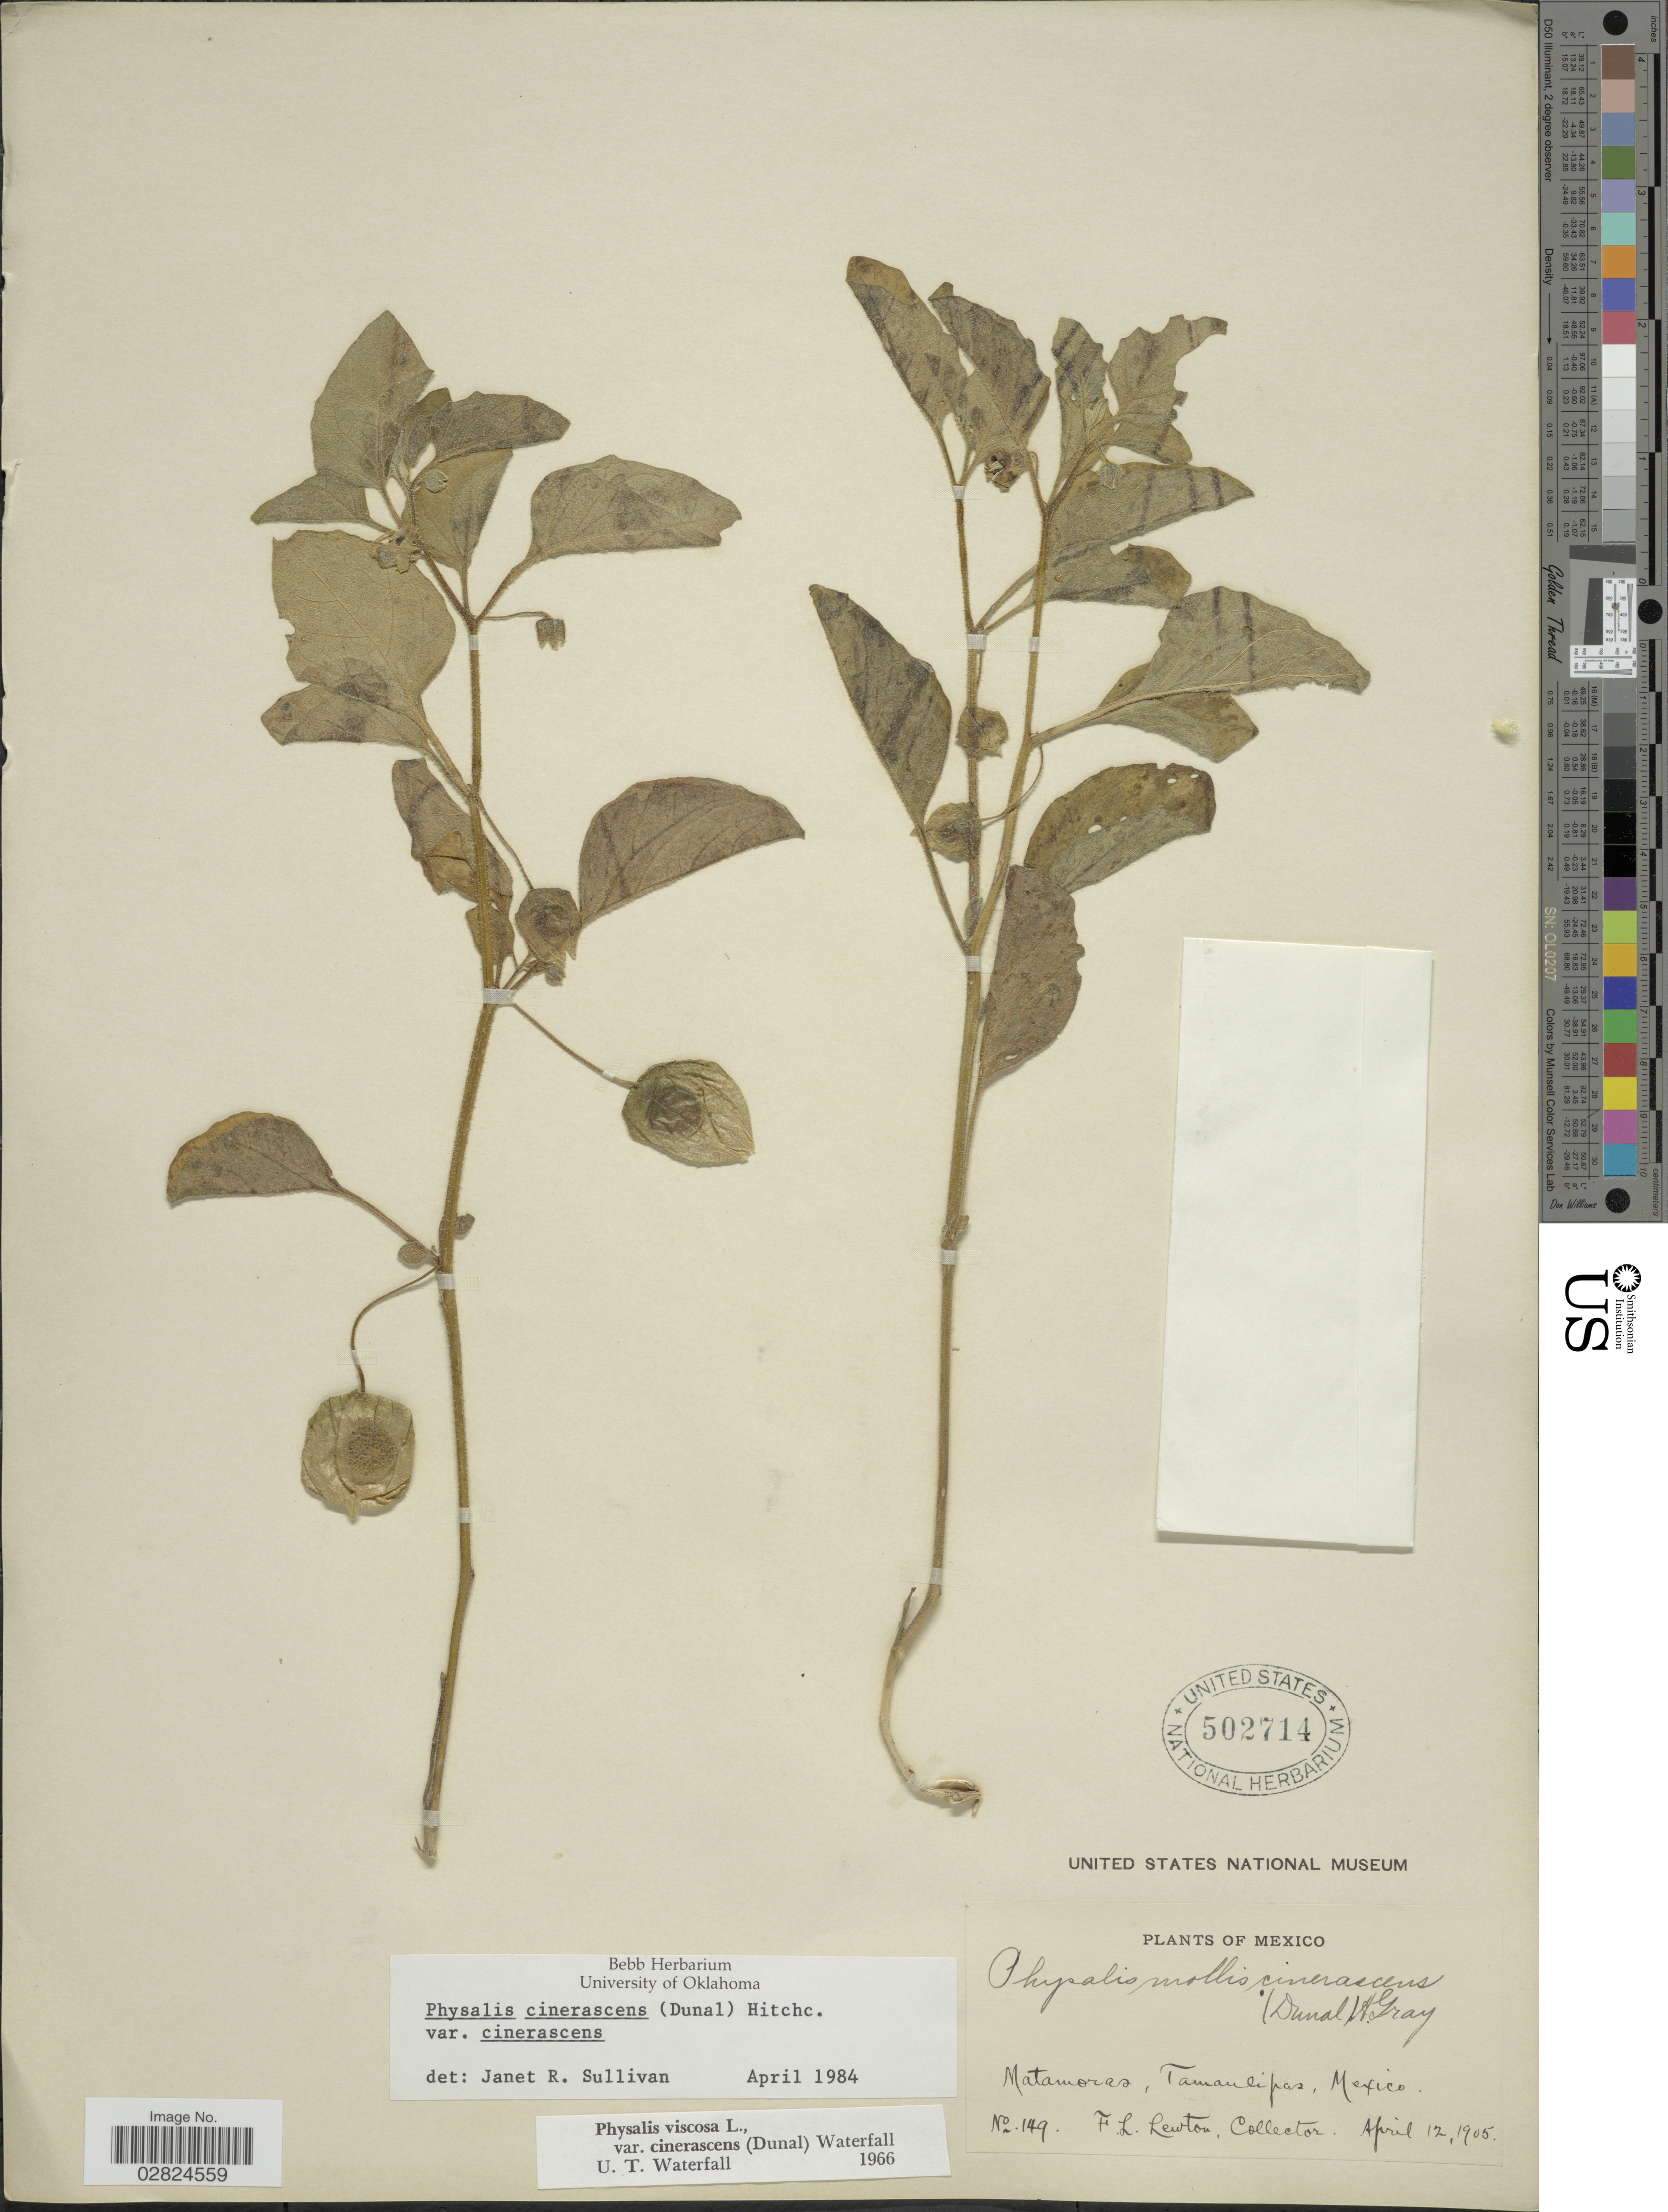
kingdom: Plantae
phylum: Tracheophyta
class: Magnoliopsida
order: Solanales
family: Solanaceae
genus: Physalis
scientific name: Physalis cinerascens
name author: (Dunal) Hitchc.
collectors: F. L. Lewton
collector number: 149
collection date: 1905-04-12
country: Mexico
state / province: Tamaulipas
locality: Matamoras.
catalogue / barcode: US 502714